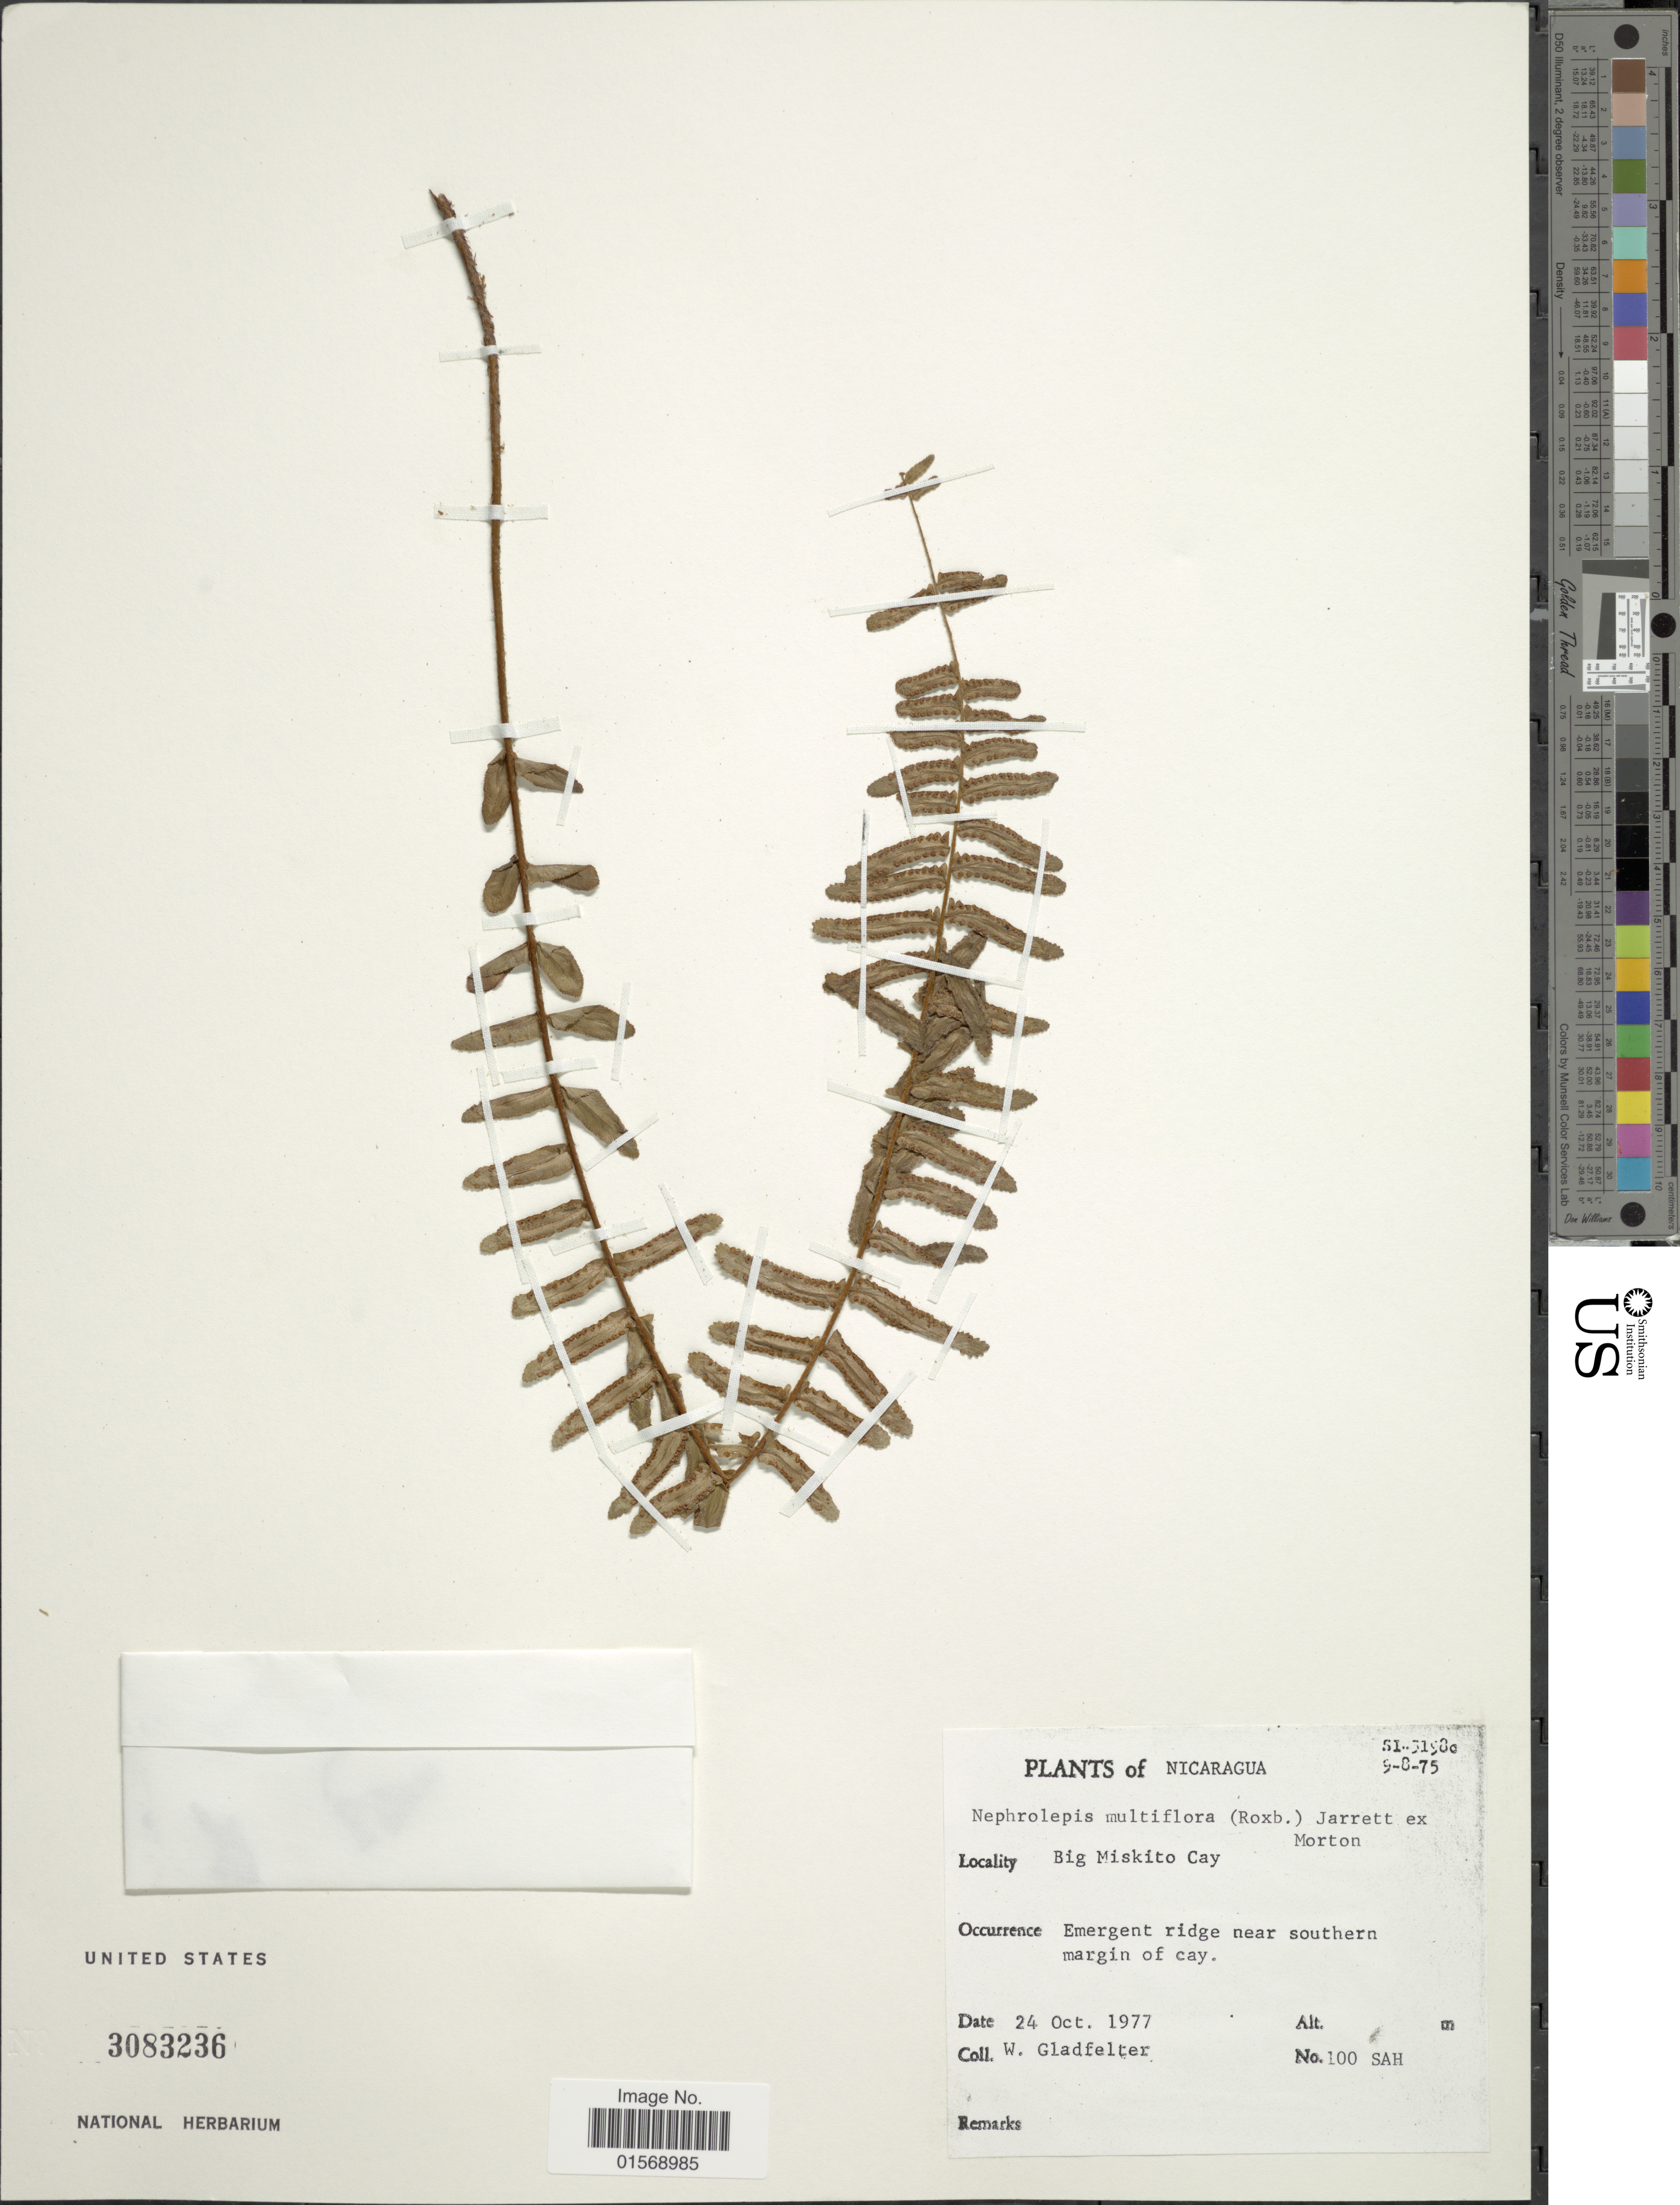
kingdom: Plantae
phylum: Tracheophyta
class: Polypodiopsida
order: Polypodiales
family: Nephrolepidaceae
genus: Nephrolepis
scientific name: Nephrolepis multiflora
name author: (Roxb.) F.M. Jarrett ex C.V. Morton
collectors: W. Gladfelter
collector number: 100SAH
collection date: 1977-10-24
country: Nicaragua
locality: Nicaragua, Big Miskito Cay.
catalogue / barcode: US 3083236